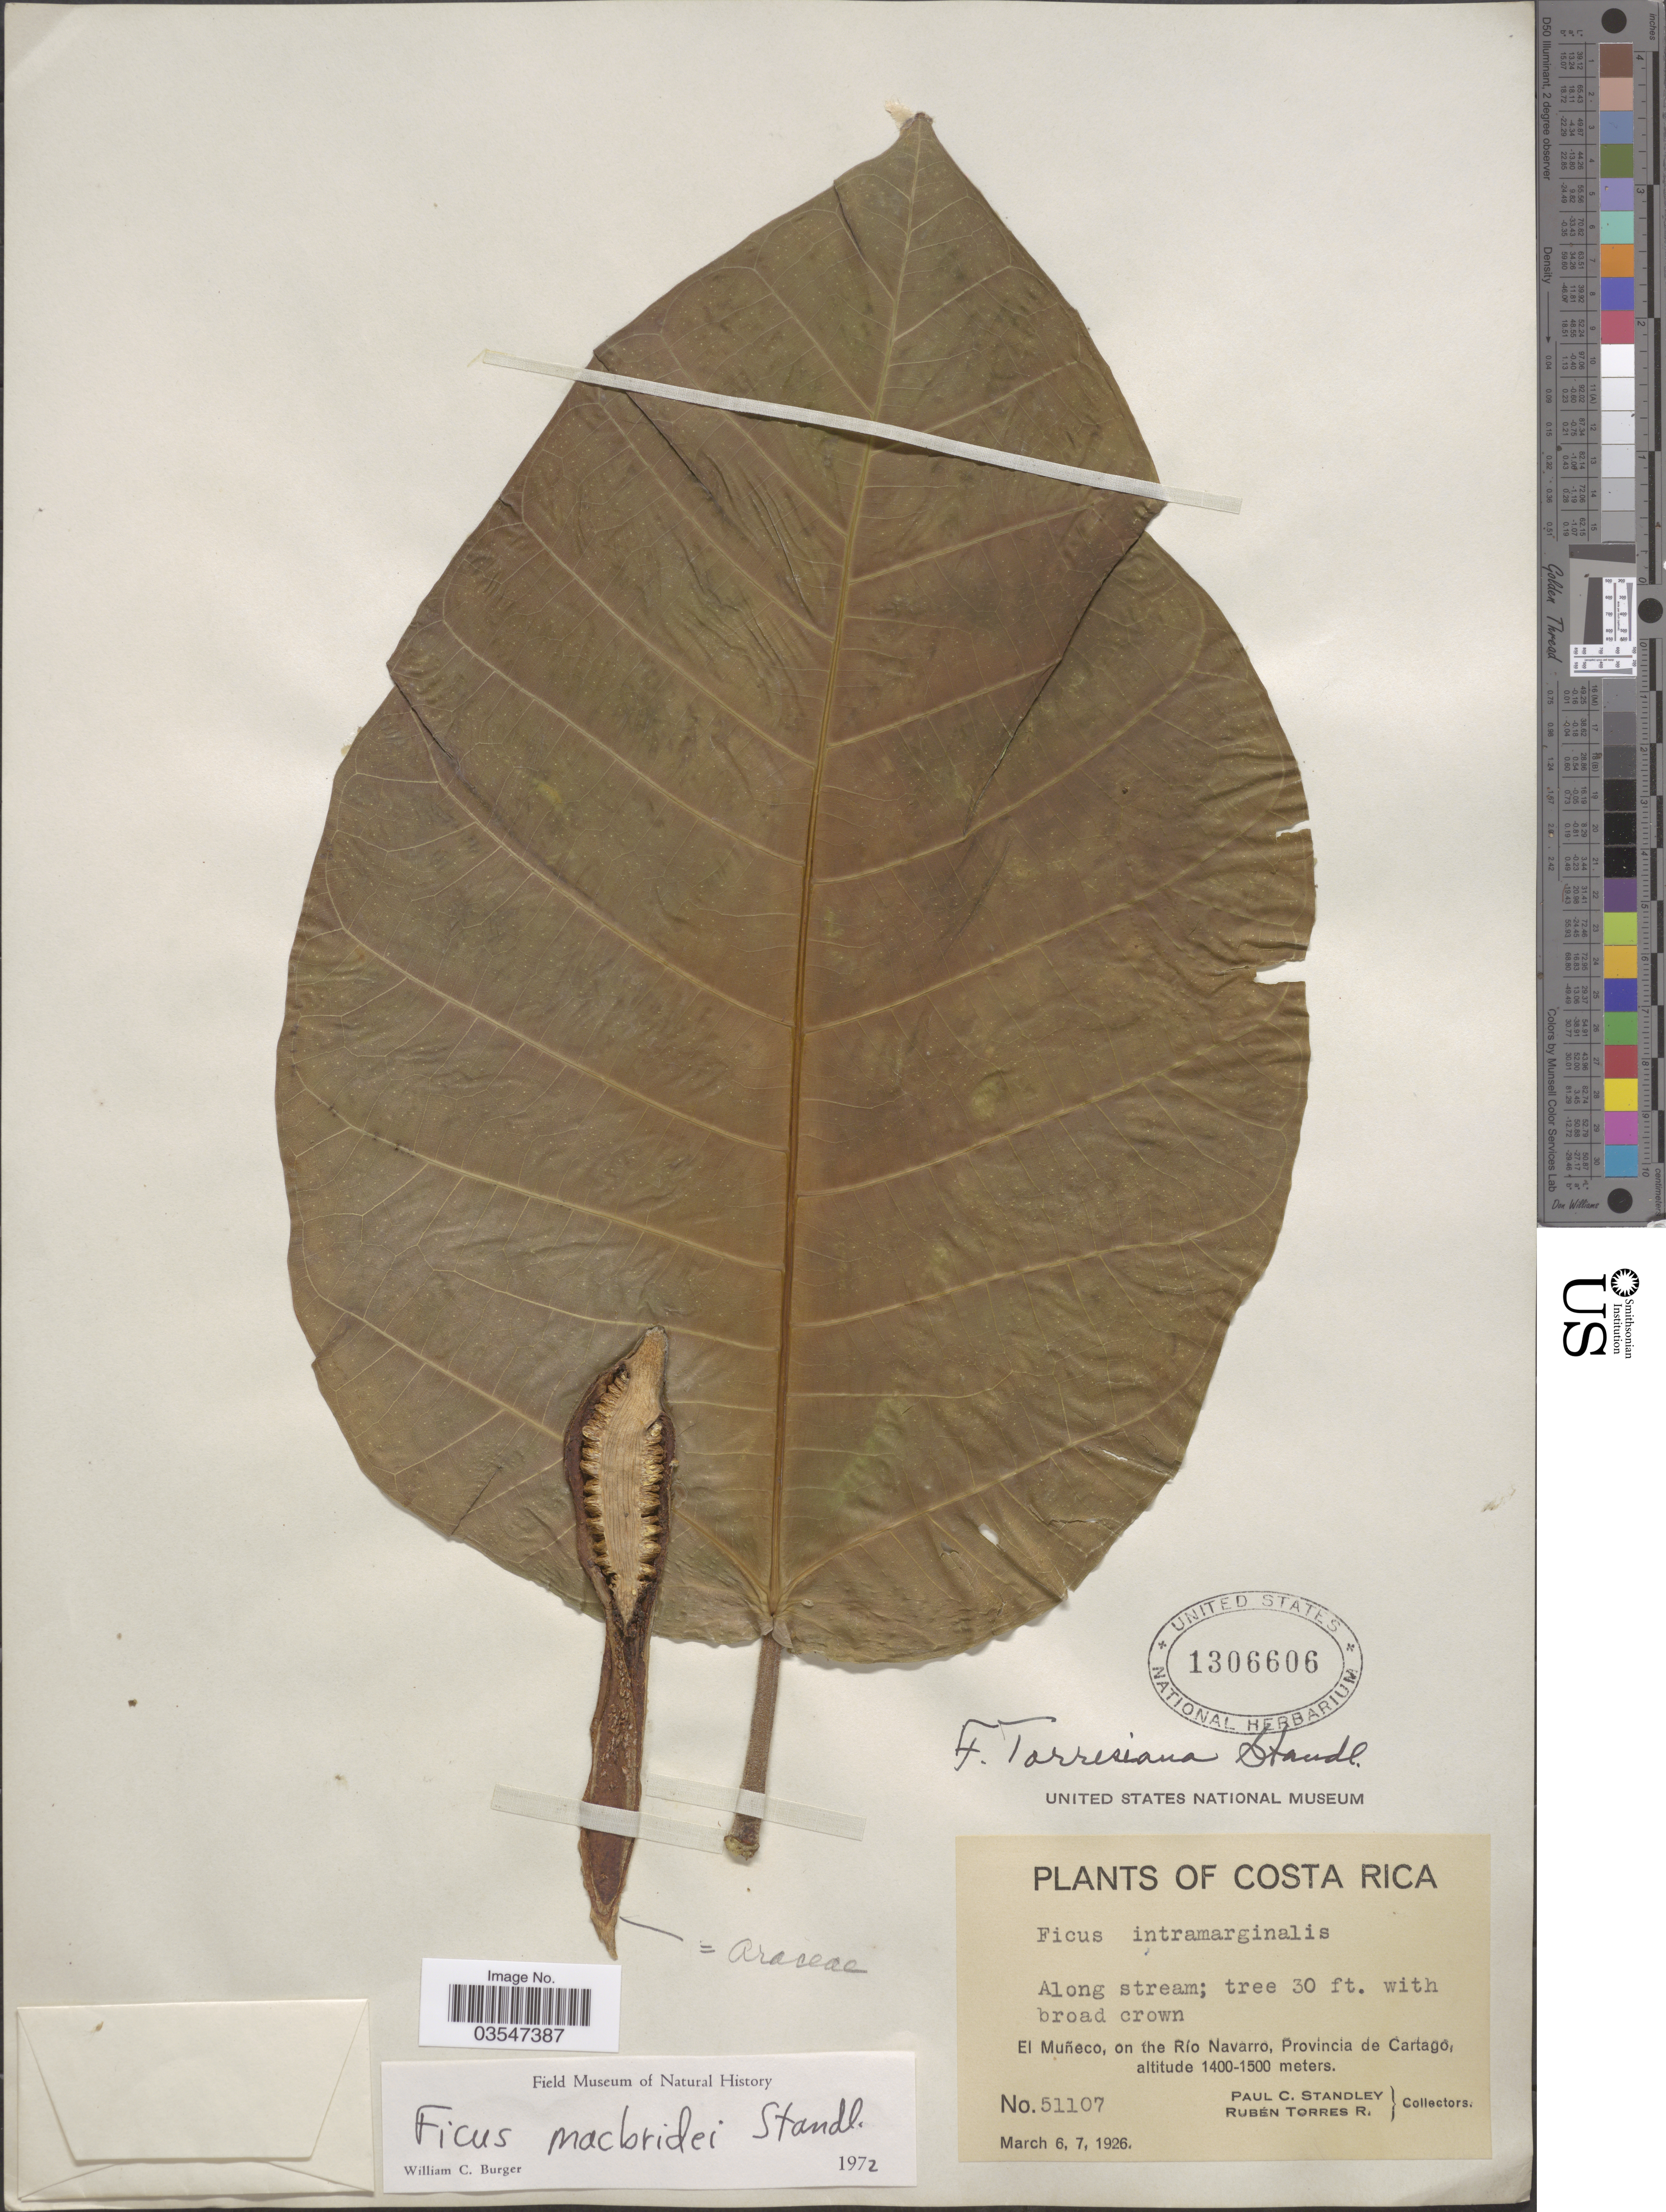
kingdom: Plantae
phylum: Tracheophyta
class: Magnoliopsida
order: Rosales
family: Moraceae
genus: Ficus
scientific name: Ficus macbridei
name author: Standl.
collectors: P. C. Standley & R. Torres Rojas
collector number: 51107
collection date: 1926-03-06/1926-03-07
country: Costa Rica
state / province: Cartago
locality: El Muñeco, on the Río Navarro.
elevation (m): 1400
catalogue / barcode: US 1306606